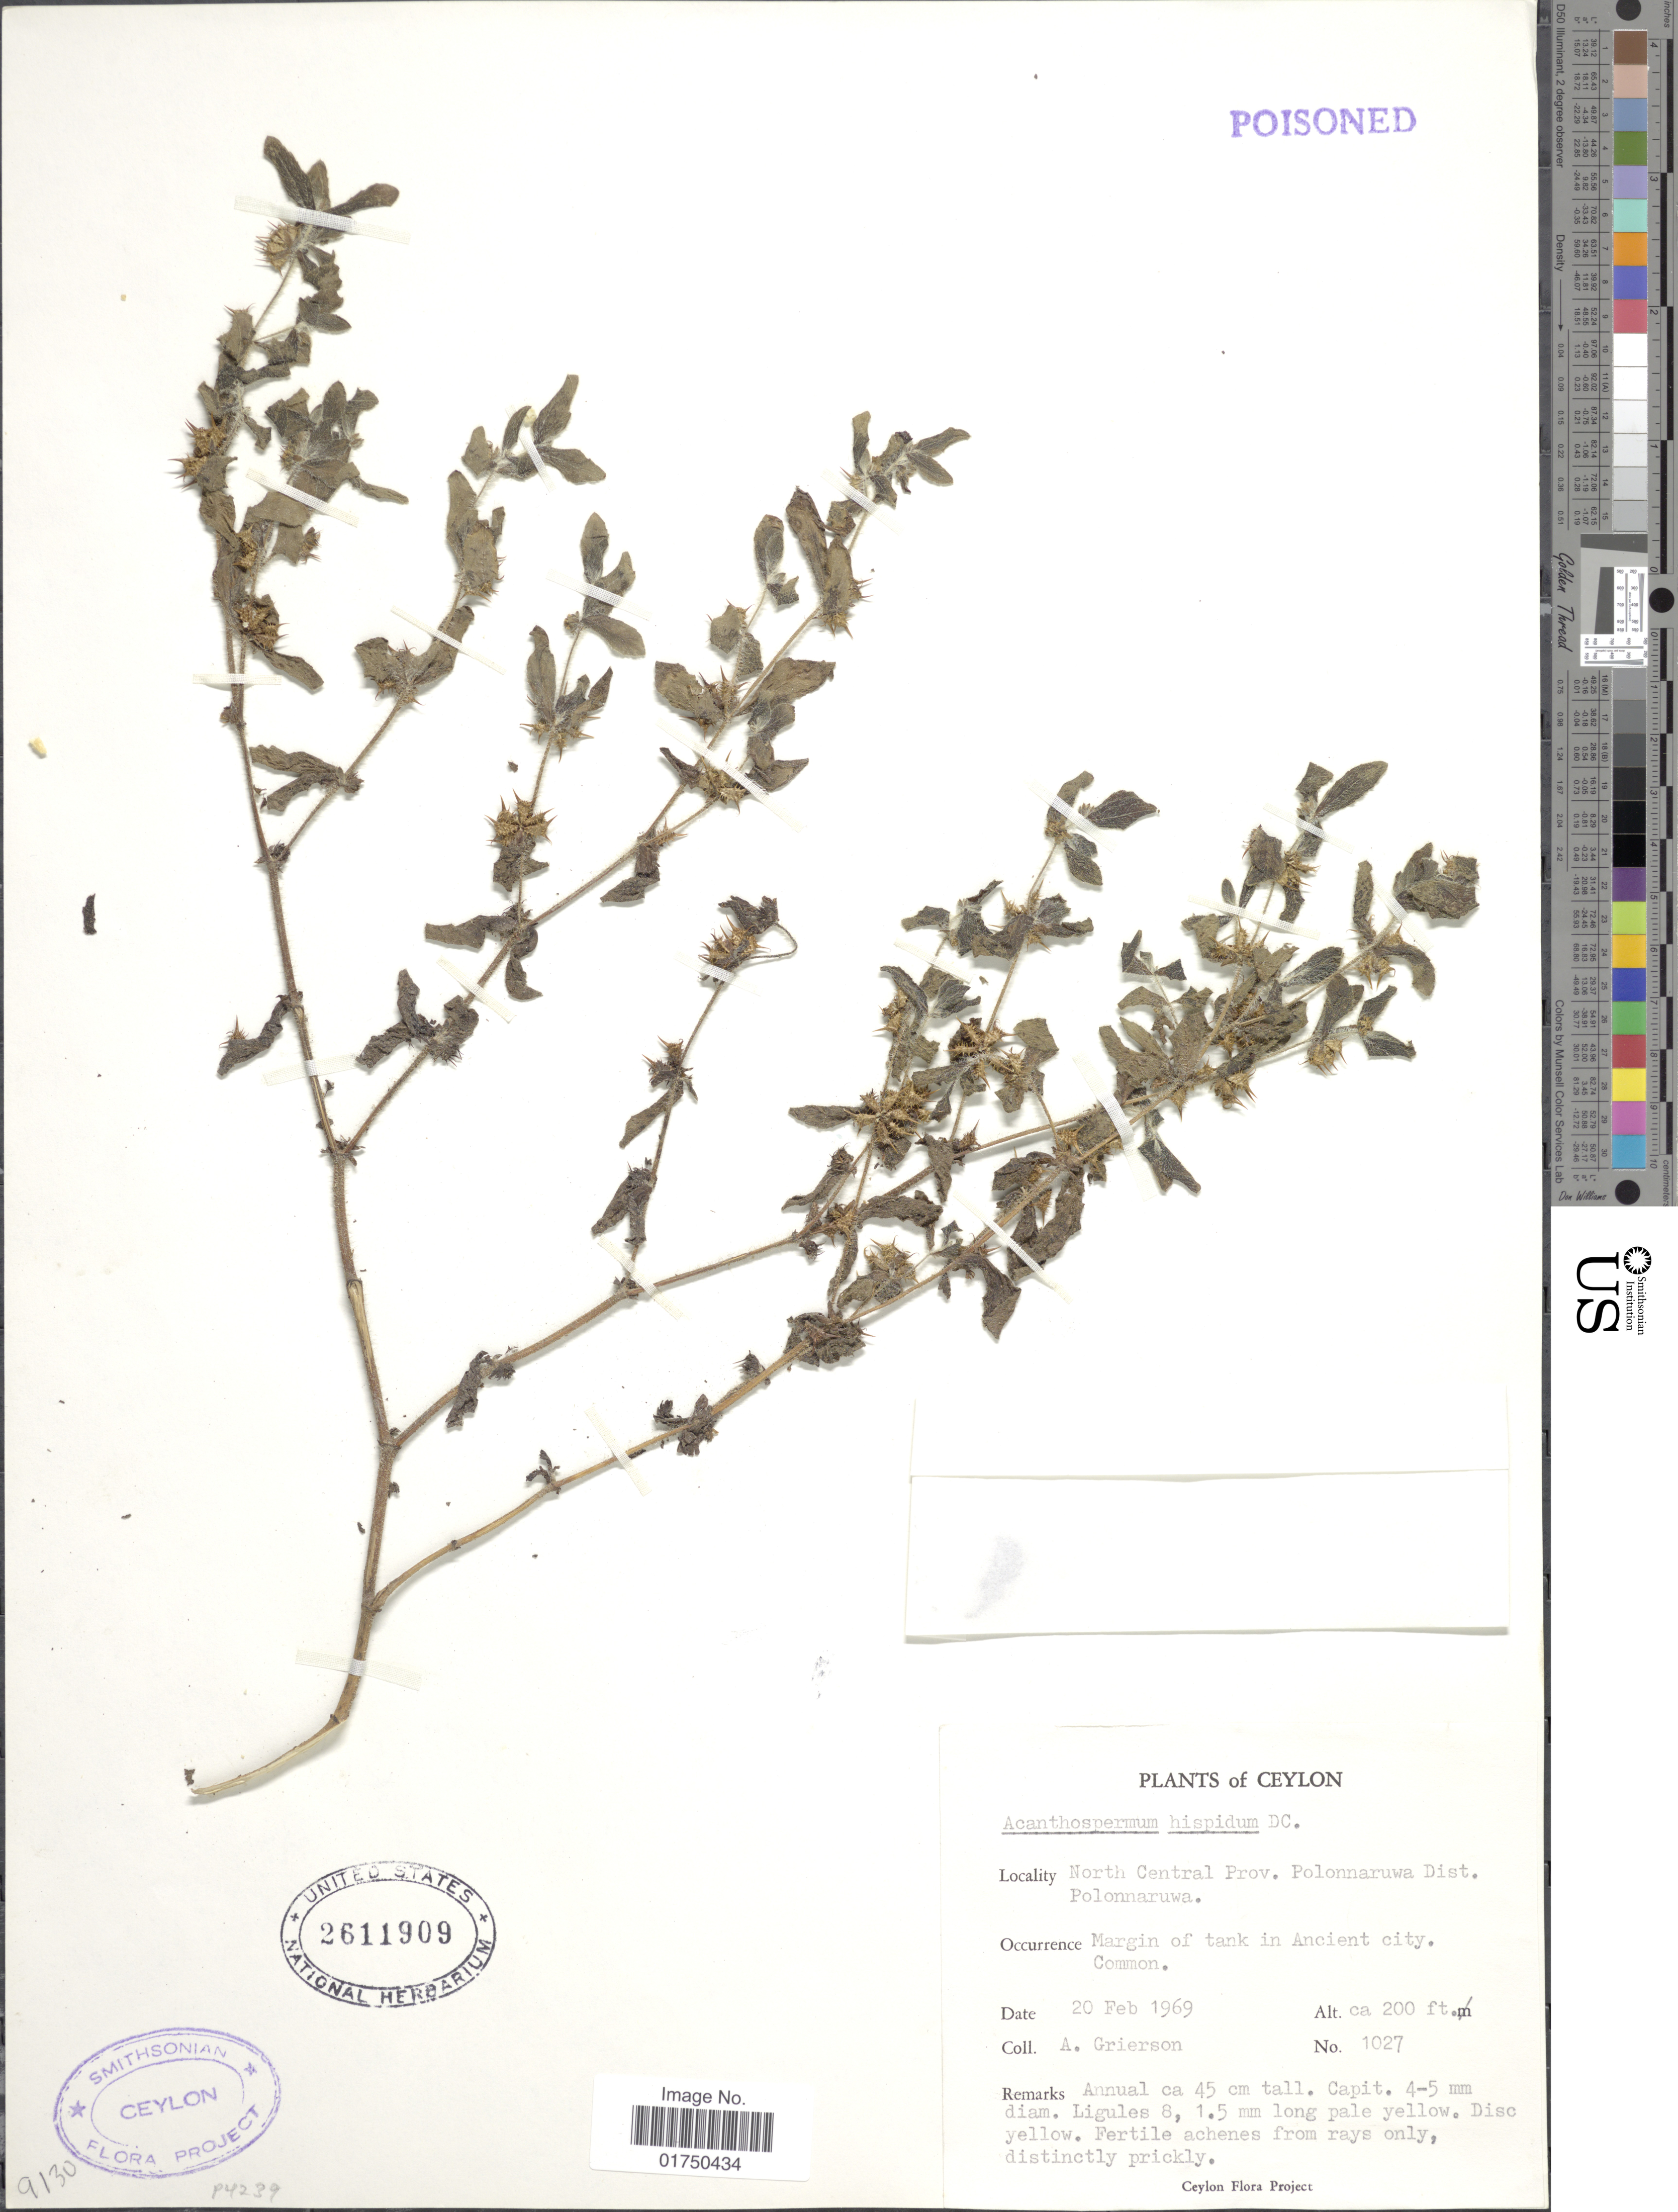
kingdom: Plantae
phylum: Tracheophyta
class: Magnoliopsida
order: Asterales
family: Asteraceae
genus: Acanthospermum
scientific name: Acanthospermum hispidum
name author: DC.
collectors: A. Grierson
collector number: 1027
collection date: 1969-02-20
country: Sri Lanka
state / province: North Central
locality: Ceylon. North Central Prov. Polonnaruwa Dist. Polonnaruwa. Margin of tank in Ancient city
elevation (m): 61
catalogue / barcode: US 2611909